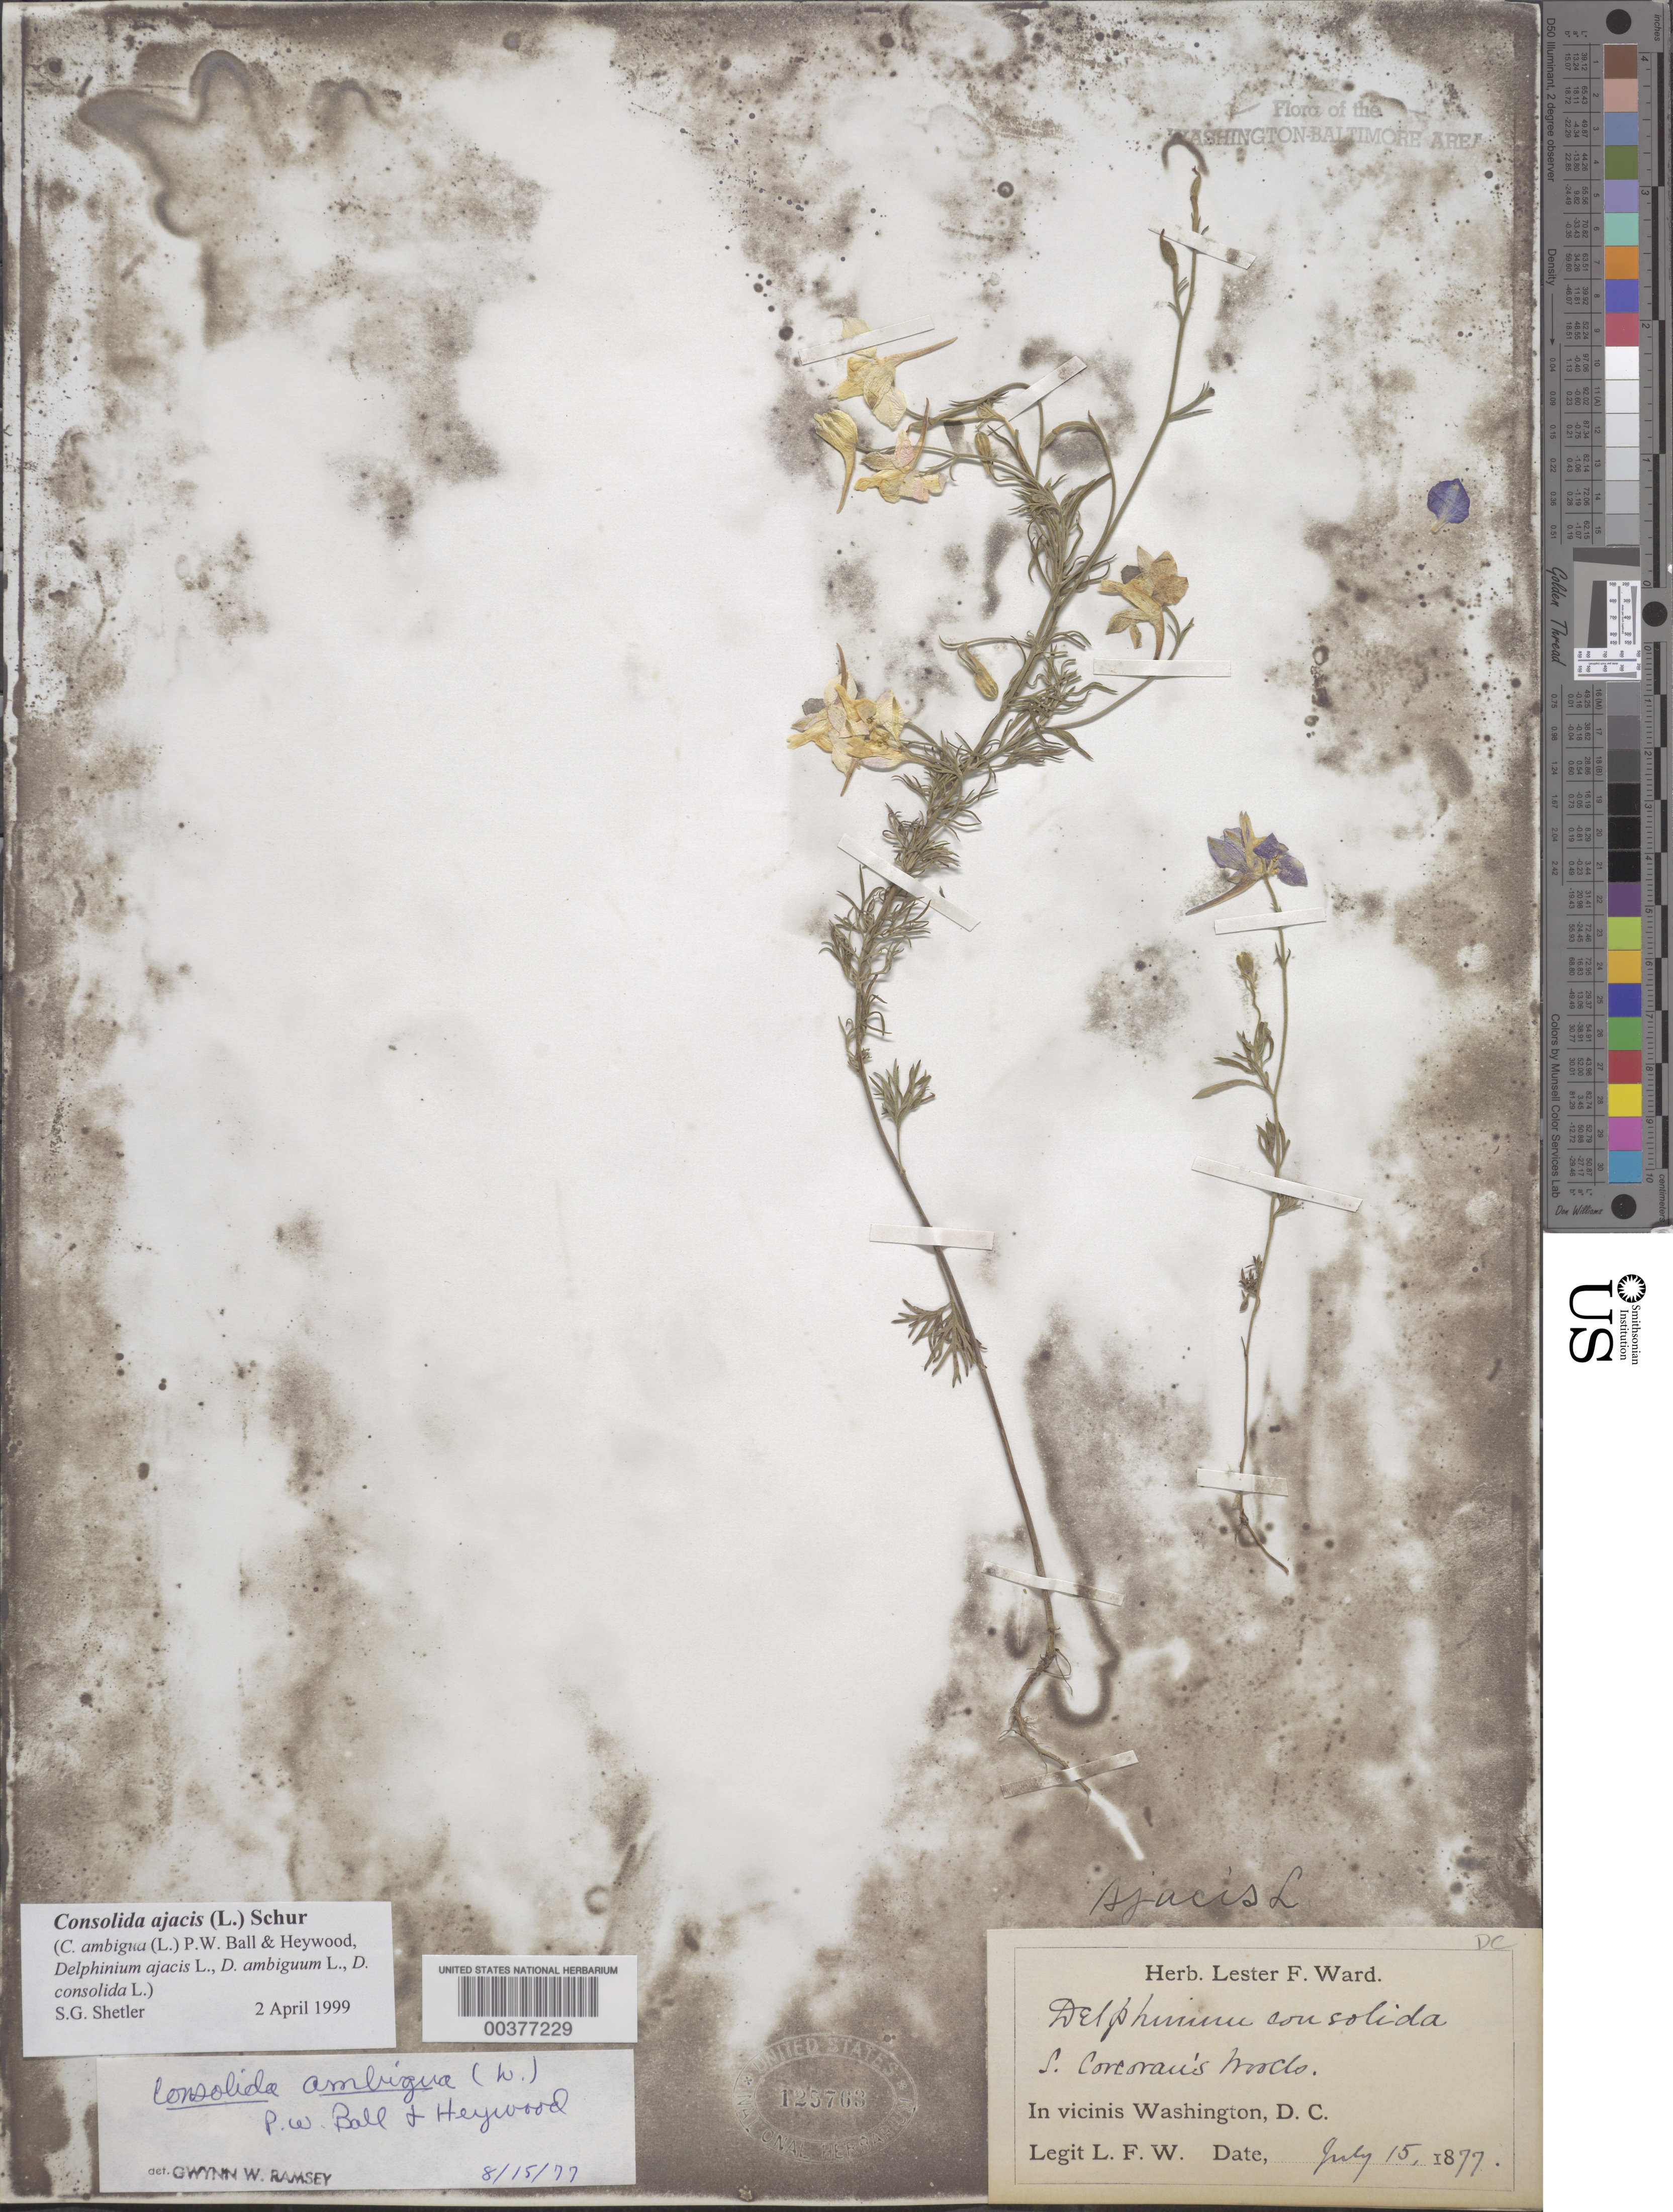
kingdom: Plantae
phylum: Tracheophyta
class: Magnoliopsida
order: Ranunculales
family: Ranunculaceae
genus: Delphinium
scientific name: Delphinium ajacis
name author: L.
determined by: Strong, M. T., (US), Smithsonian Institution - National Museum of Natural History (UNITED STATES)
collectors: L. F. Ward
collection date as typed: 15 Jul 1877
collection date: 1877-07-15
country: United States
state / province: District of Columbia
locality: Corcoran's Woods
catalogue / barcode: US 125763